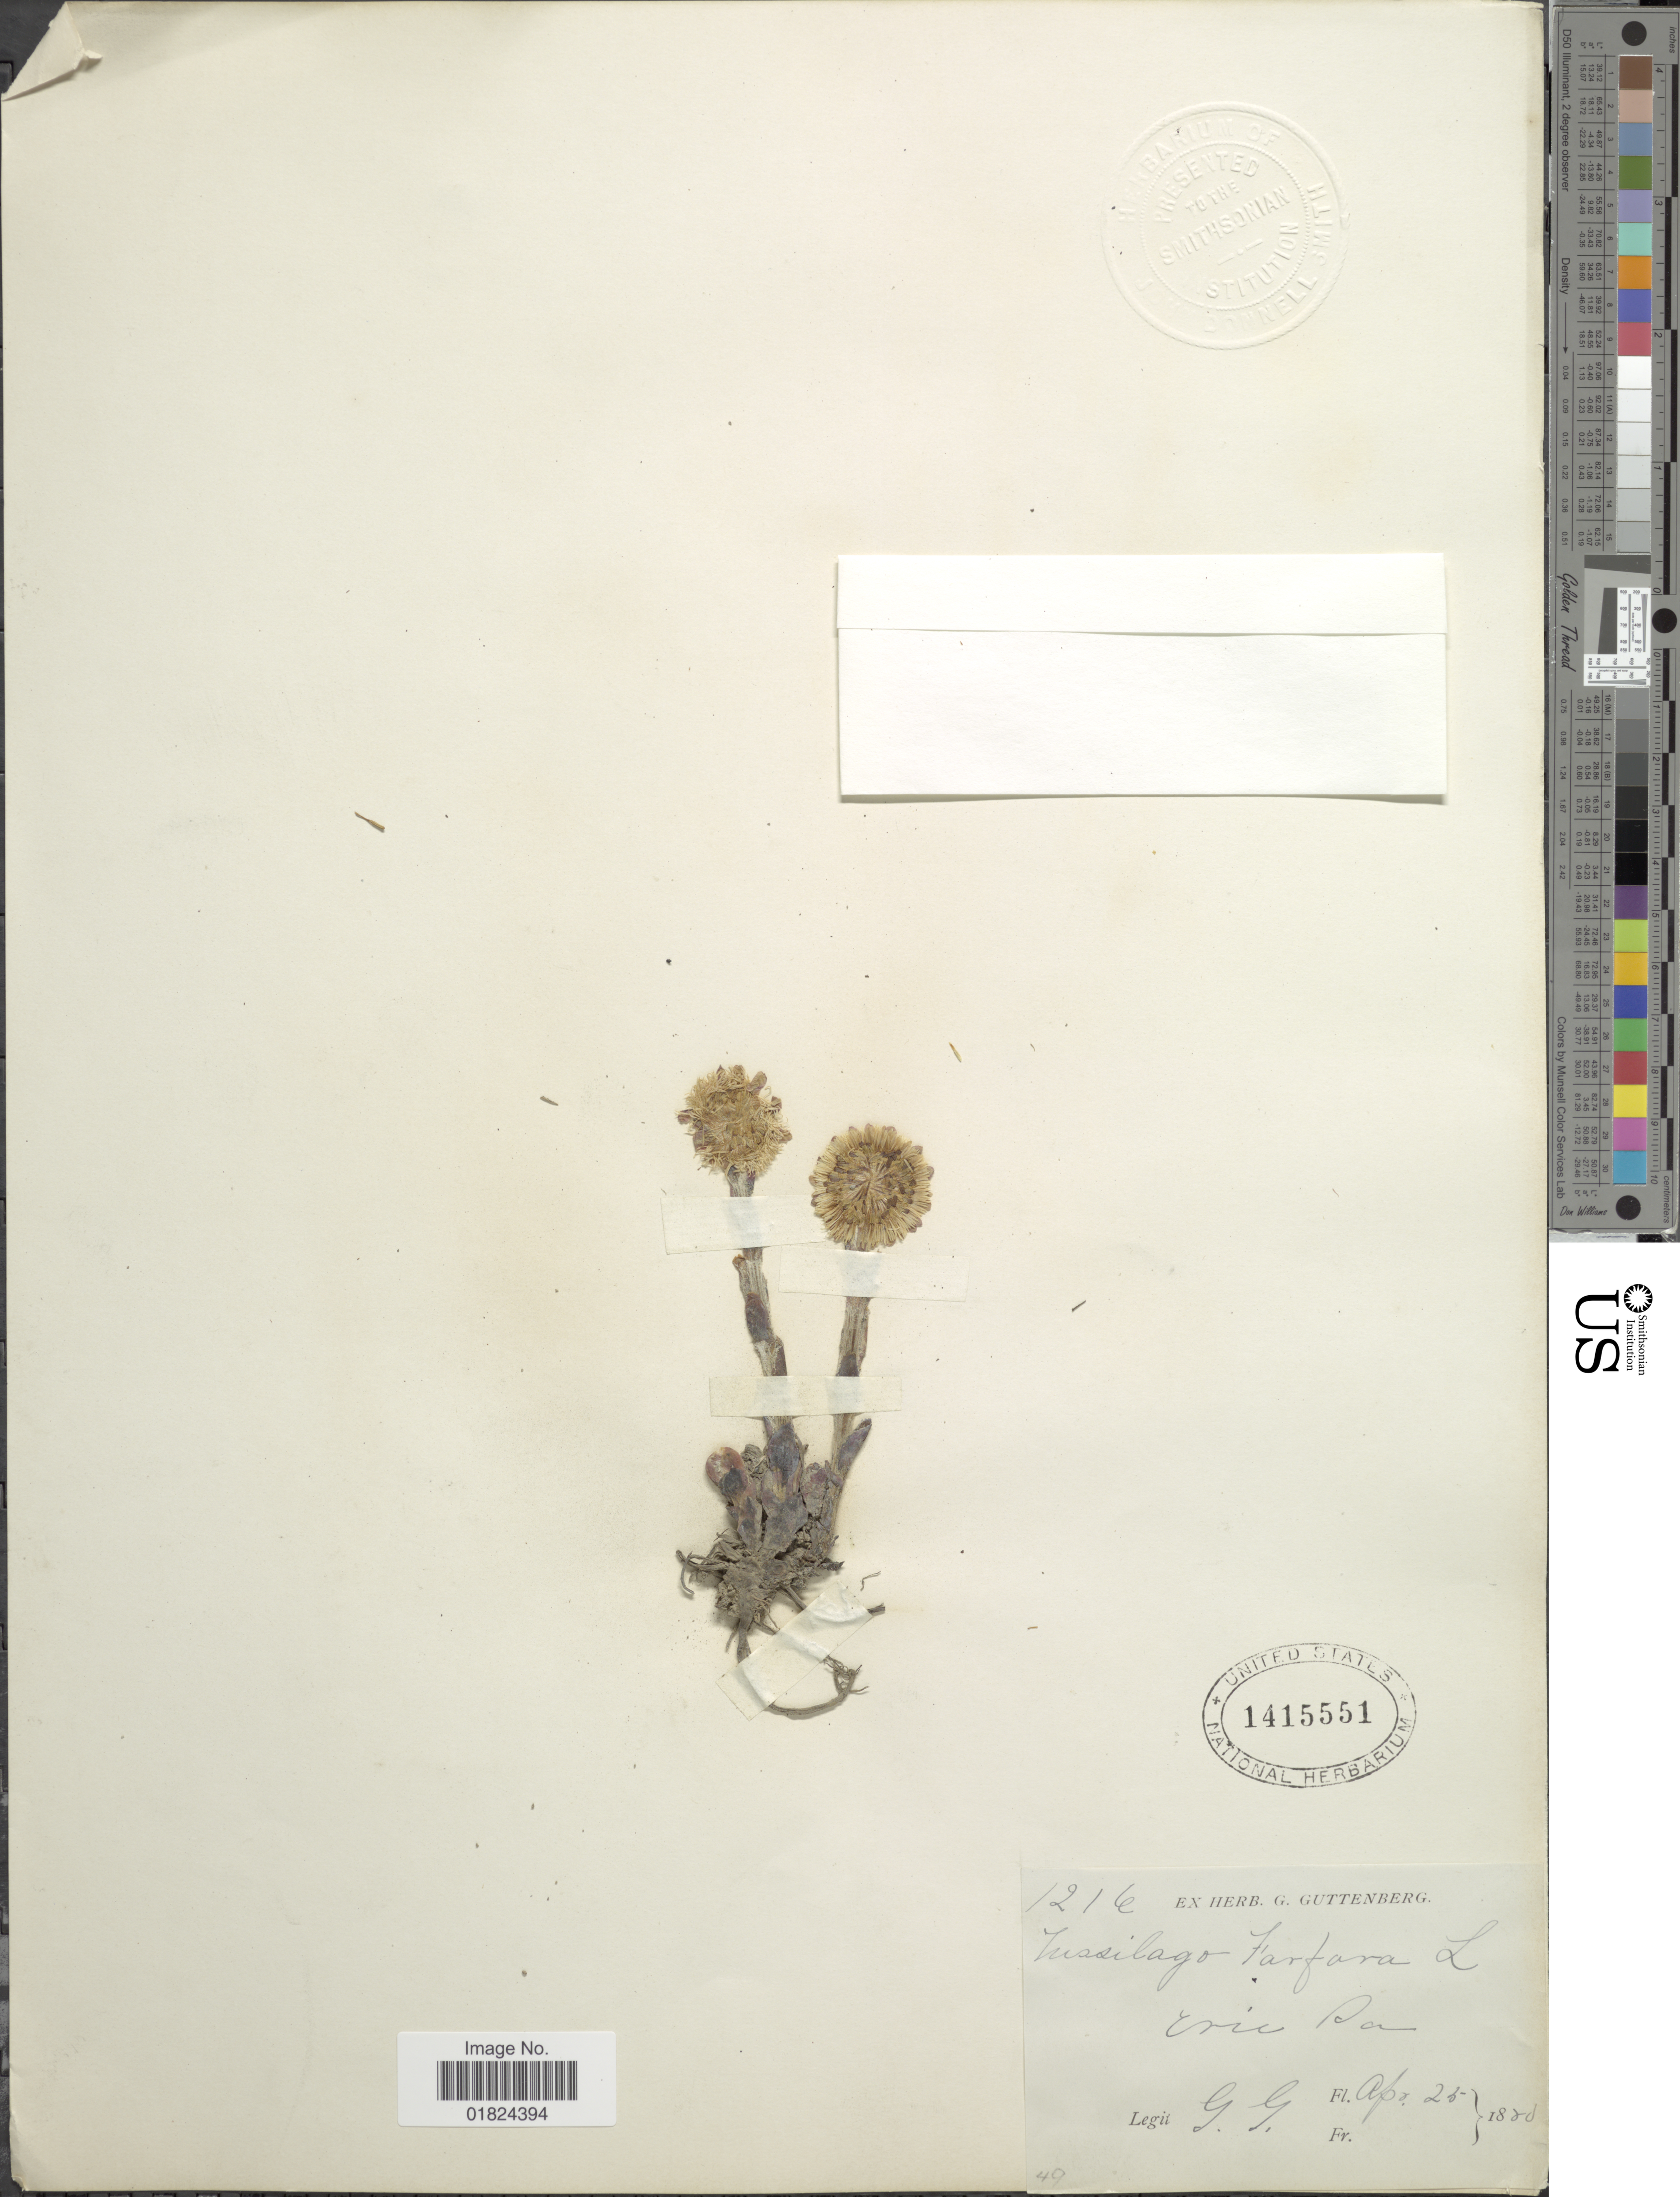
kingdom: Plantae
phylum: Tracheophyta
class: Magnoliopsida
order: Asterales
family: Asteraceae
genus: Tussilago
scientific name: Tussilago farfara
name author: L.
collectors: G. Guttenberg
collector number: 1216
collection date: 1880-04-25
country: United States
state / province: Pennsylvania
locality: Erie Pa.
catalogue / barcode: US 1415551